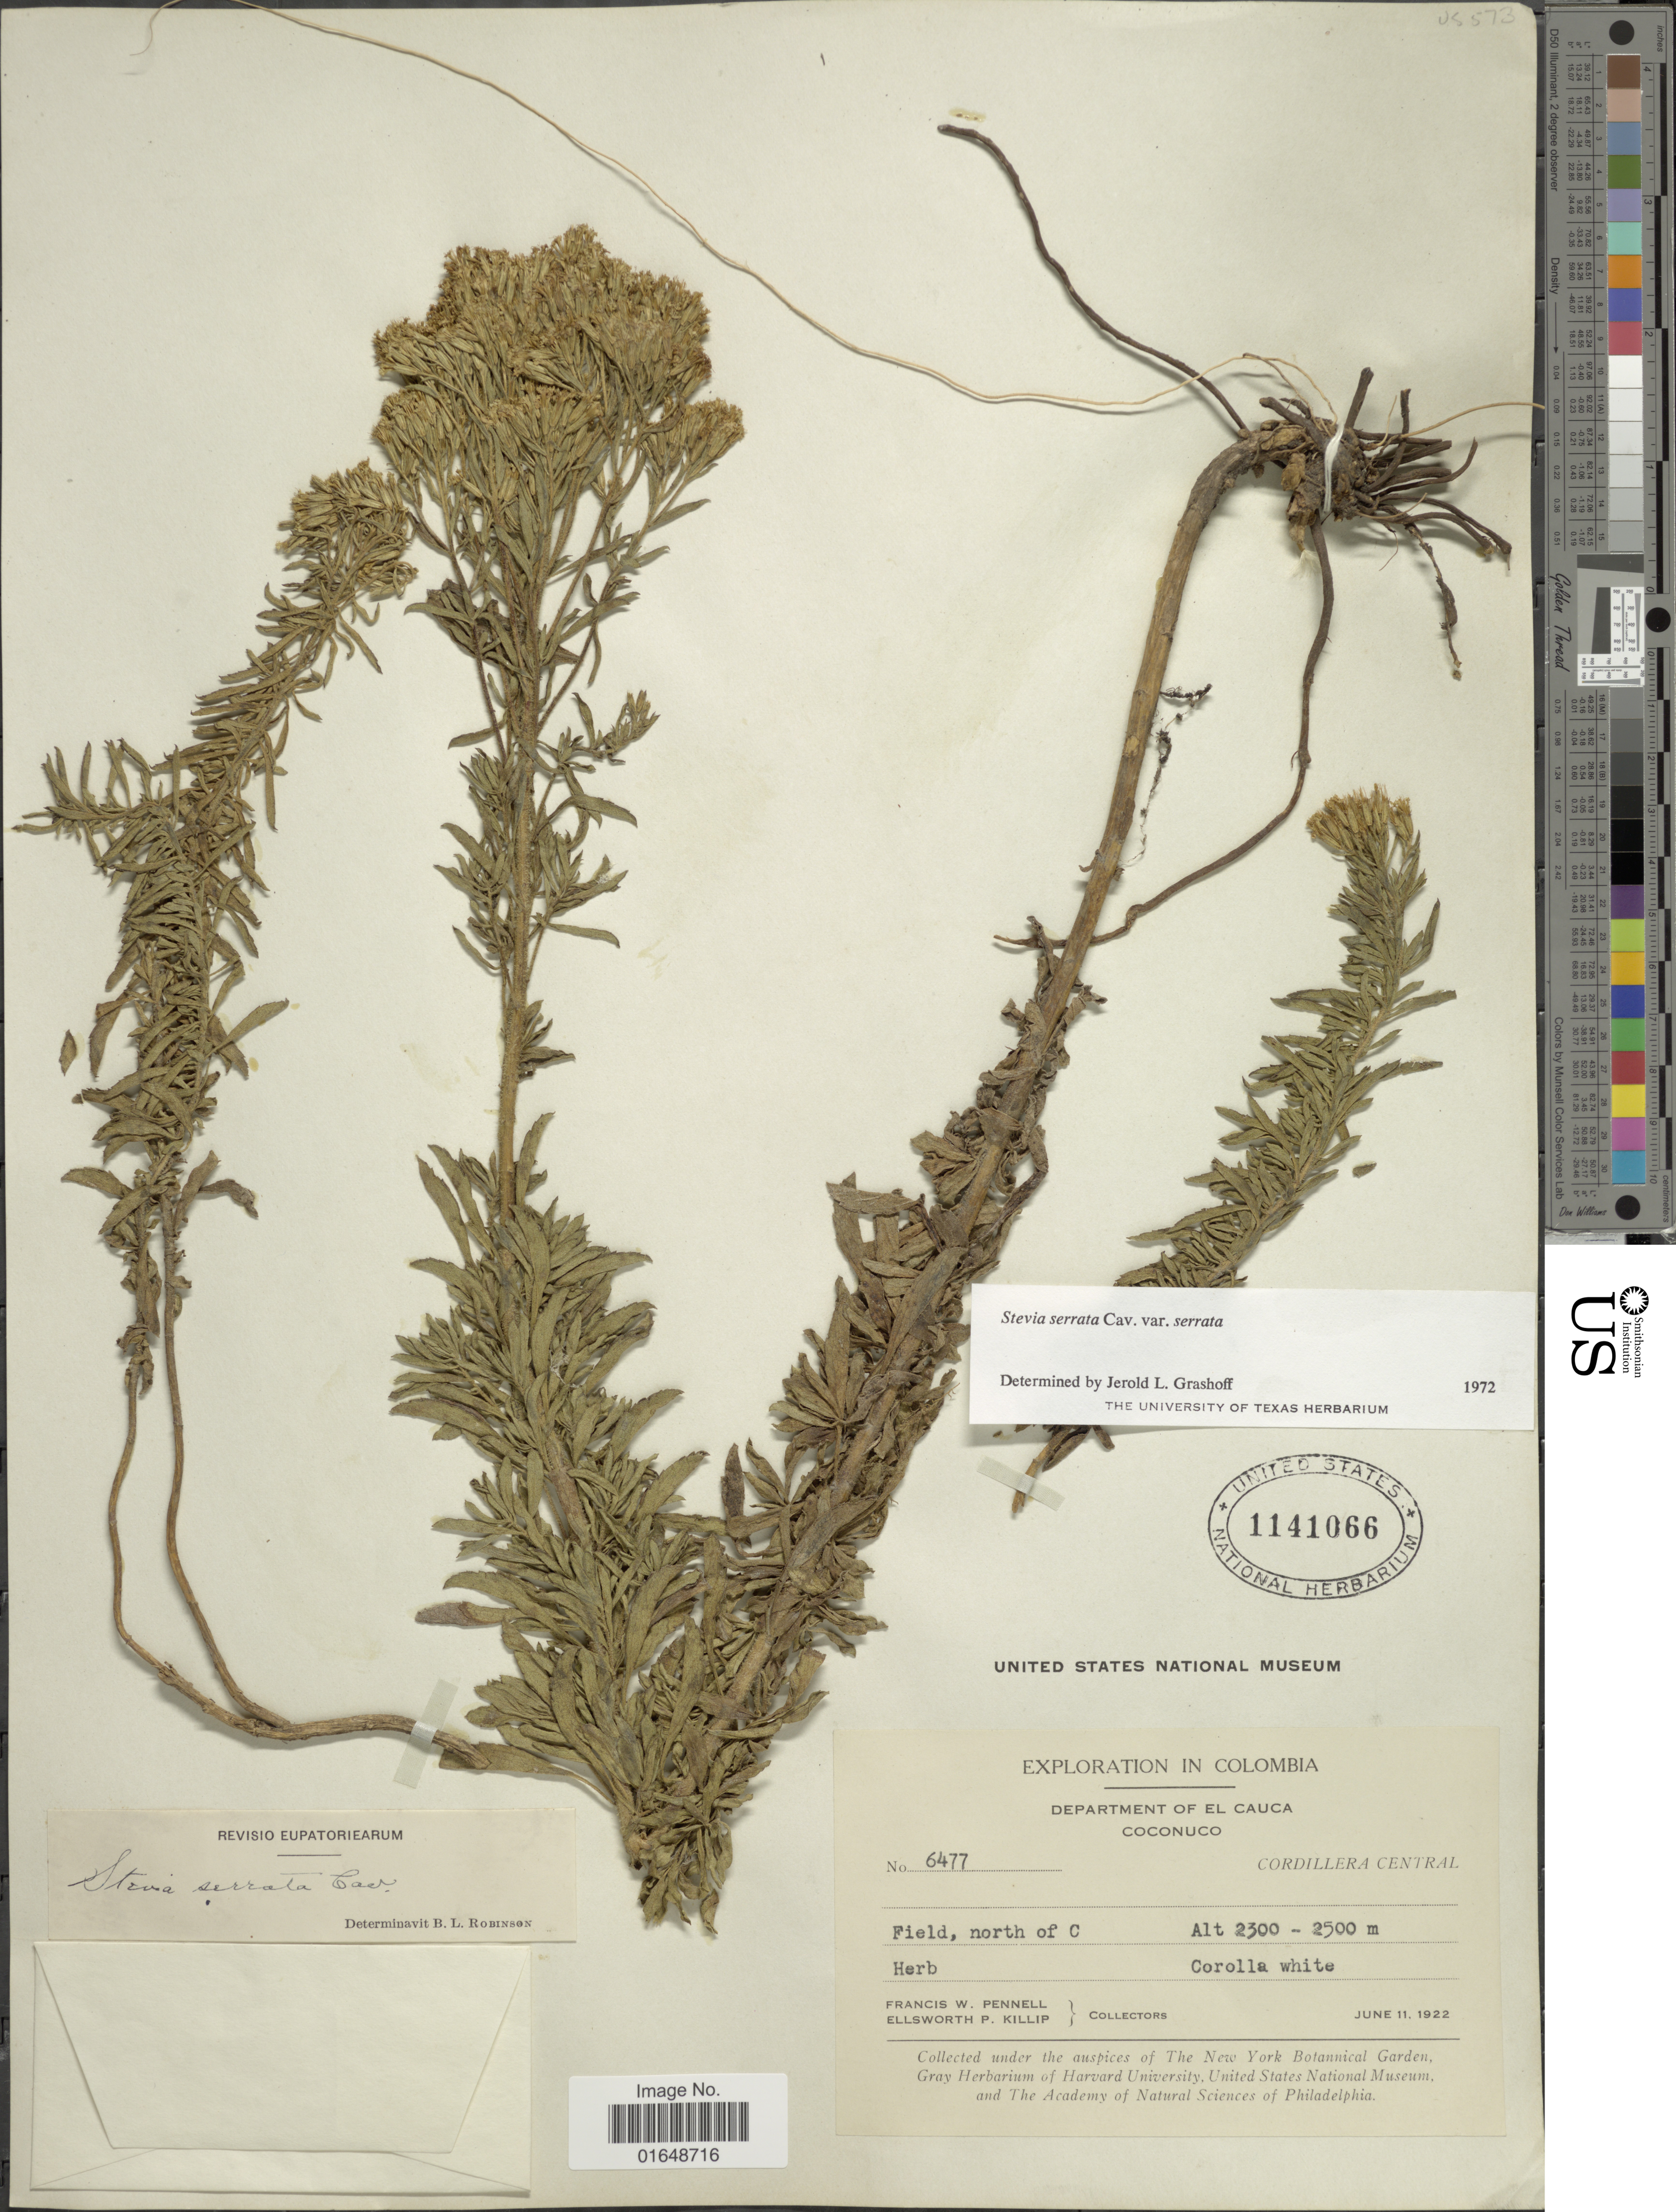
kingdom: Plantae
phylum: Tracheophyta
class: Magnoliopsida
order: Asterales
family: Asteraceae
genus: Stevia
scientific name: Stevia serrata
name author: Cav.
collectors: F. W. Pennell & E. P. Killip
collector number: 6477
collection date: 1922-06-11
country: Colombia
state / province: Cauca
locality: Department of El Cauca. Coconuco. Cordillera Central. Field, north of C.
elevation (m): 2300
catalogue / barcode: US 1141066